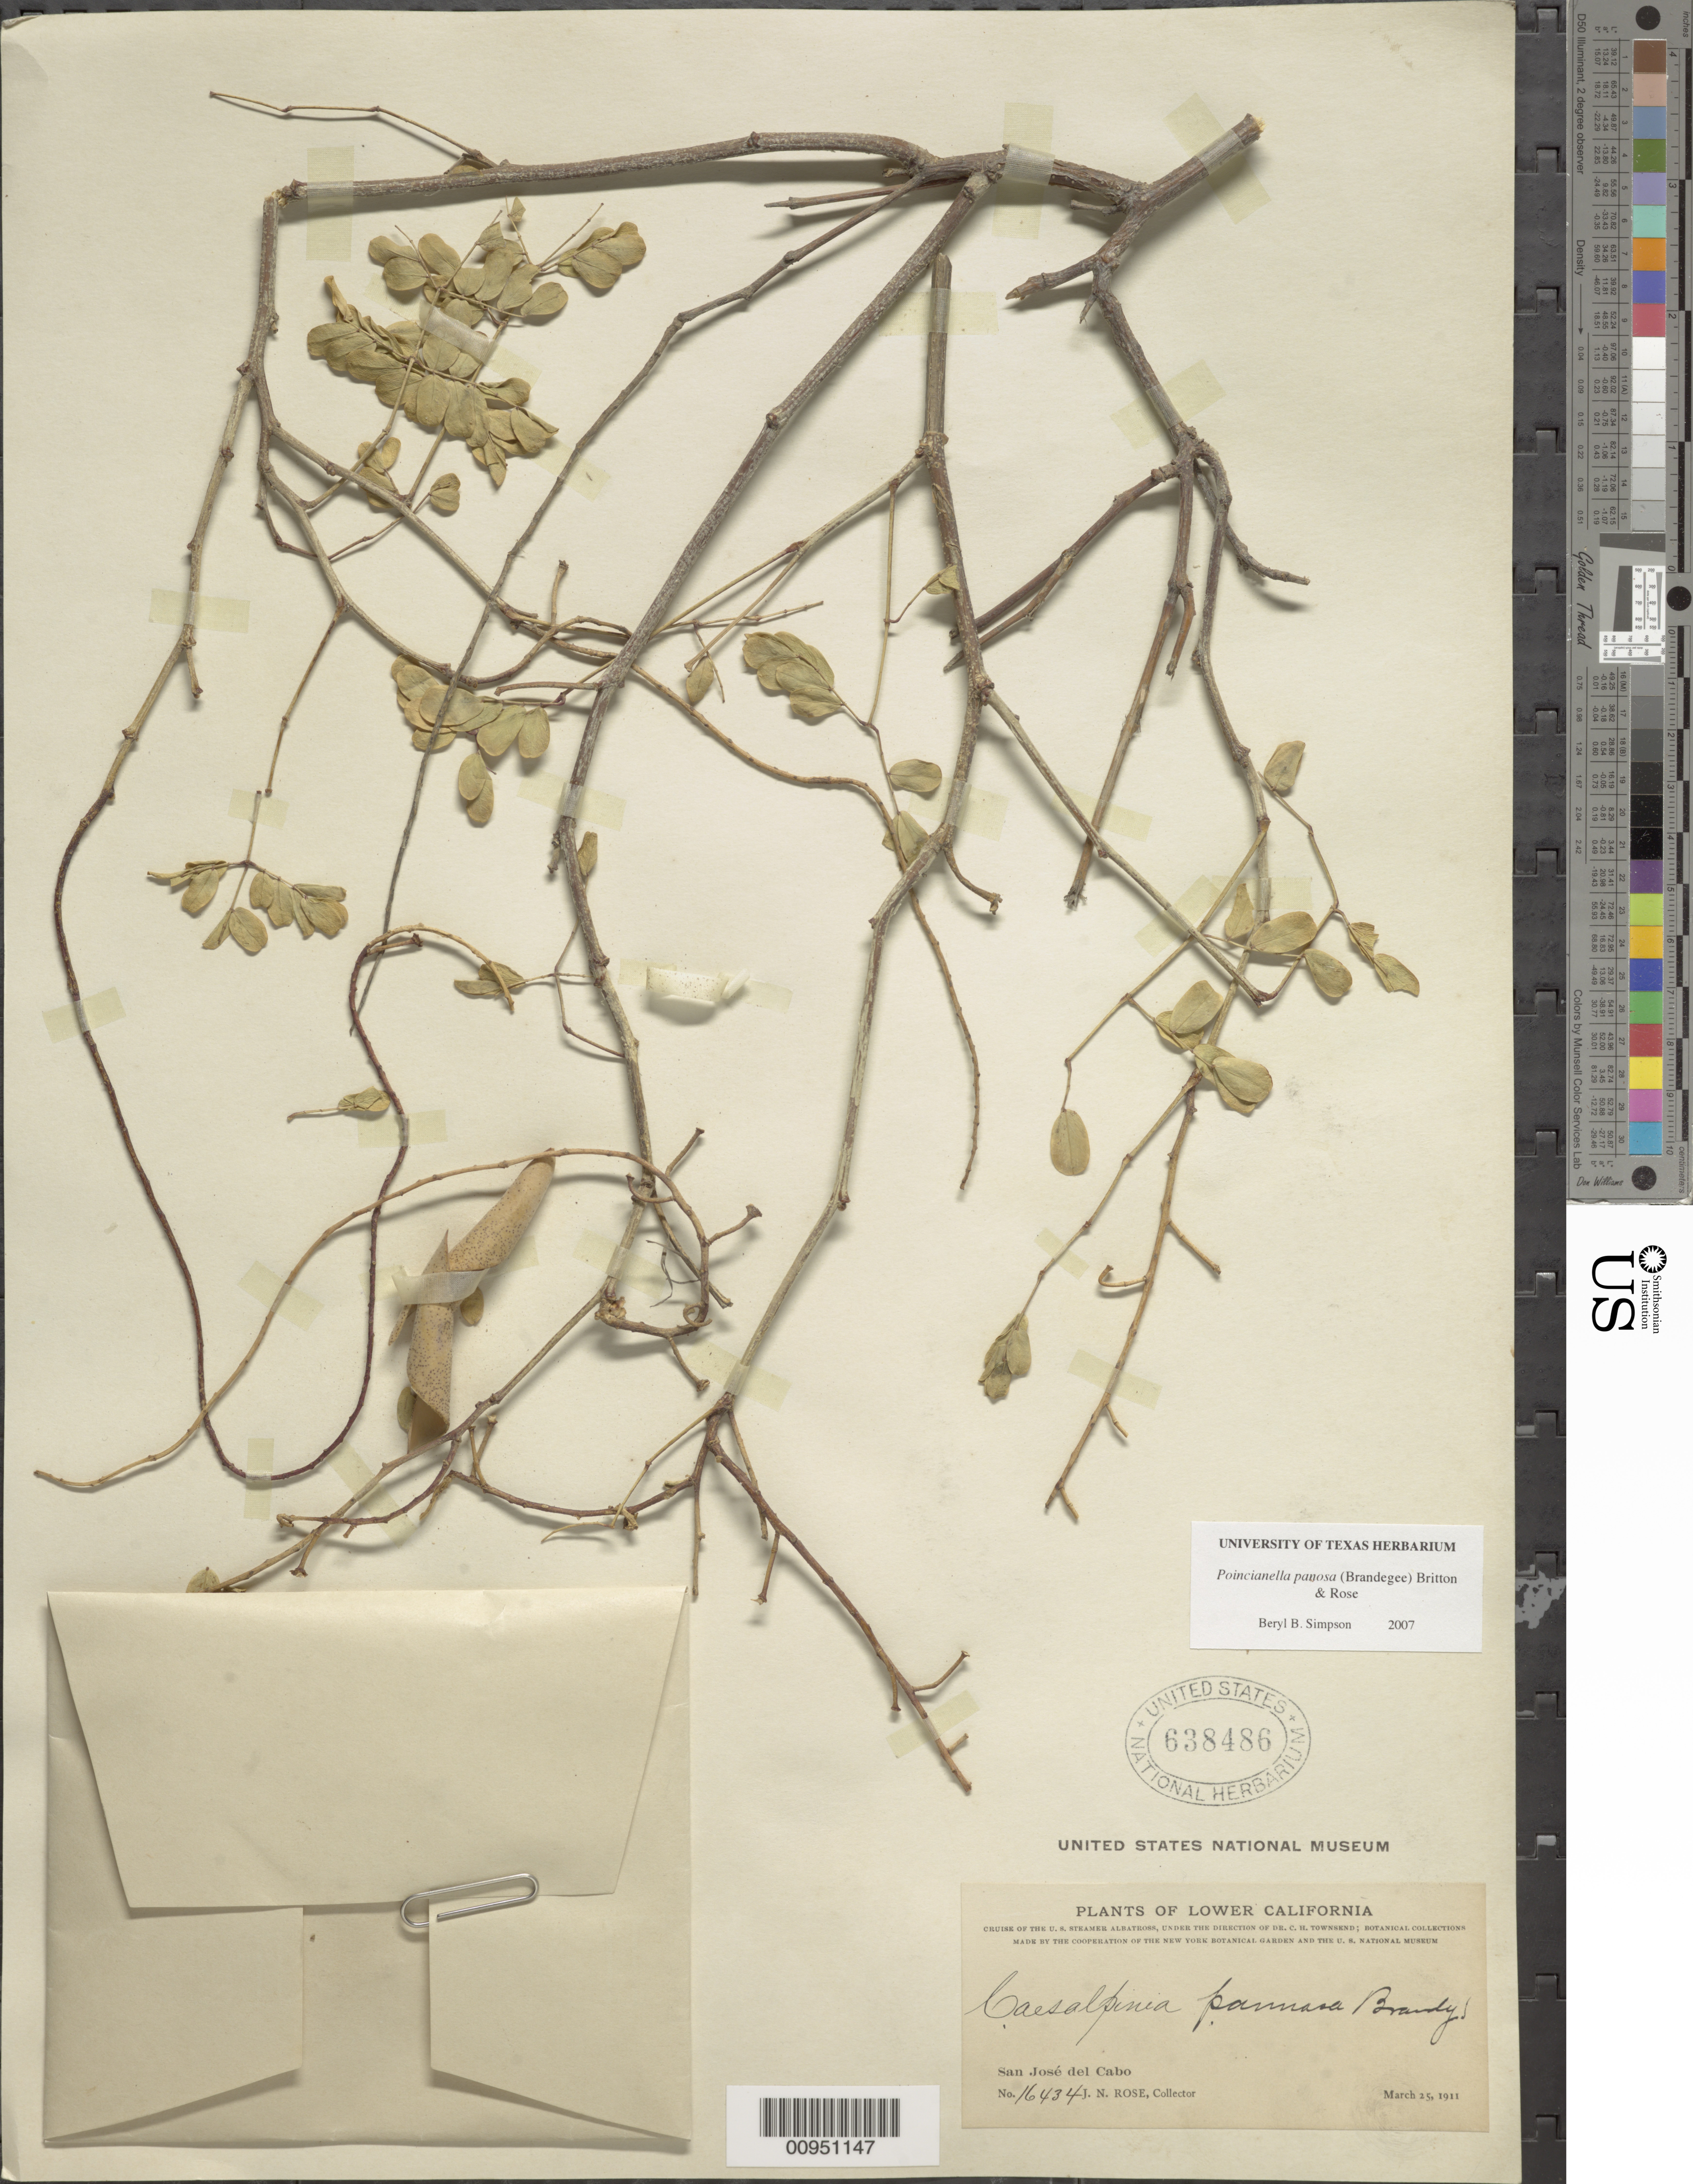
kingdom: Plantae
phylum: Tracheophyta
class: Magnoliopsida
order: Fabales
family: Fabaceae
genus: Erythrostemon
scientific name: Erythrostemon pannosus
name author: (K. Brandegee) Gagnon & G.P. Lewis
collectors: J. N. Rose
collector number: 16434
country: Mexico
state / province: Baja California Sur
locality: San Jose del Cabo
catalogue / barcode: US 638486